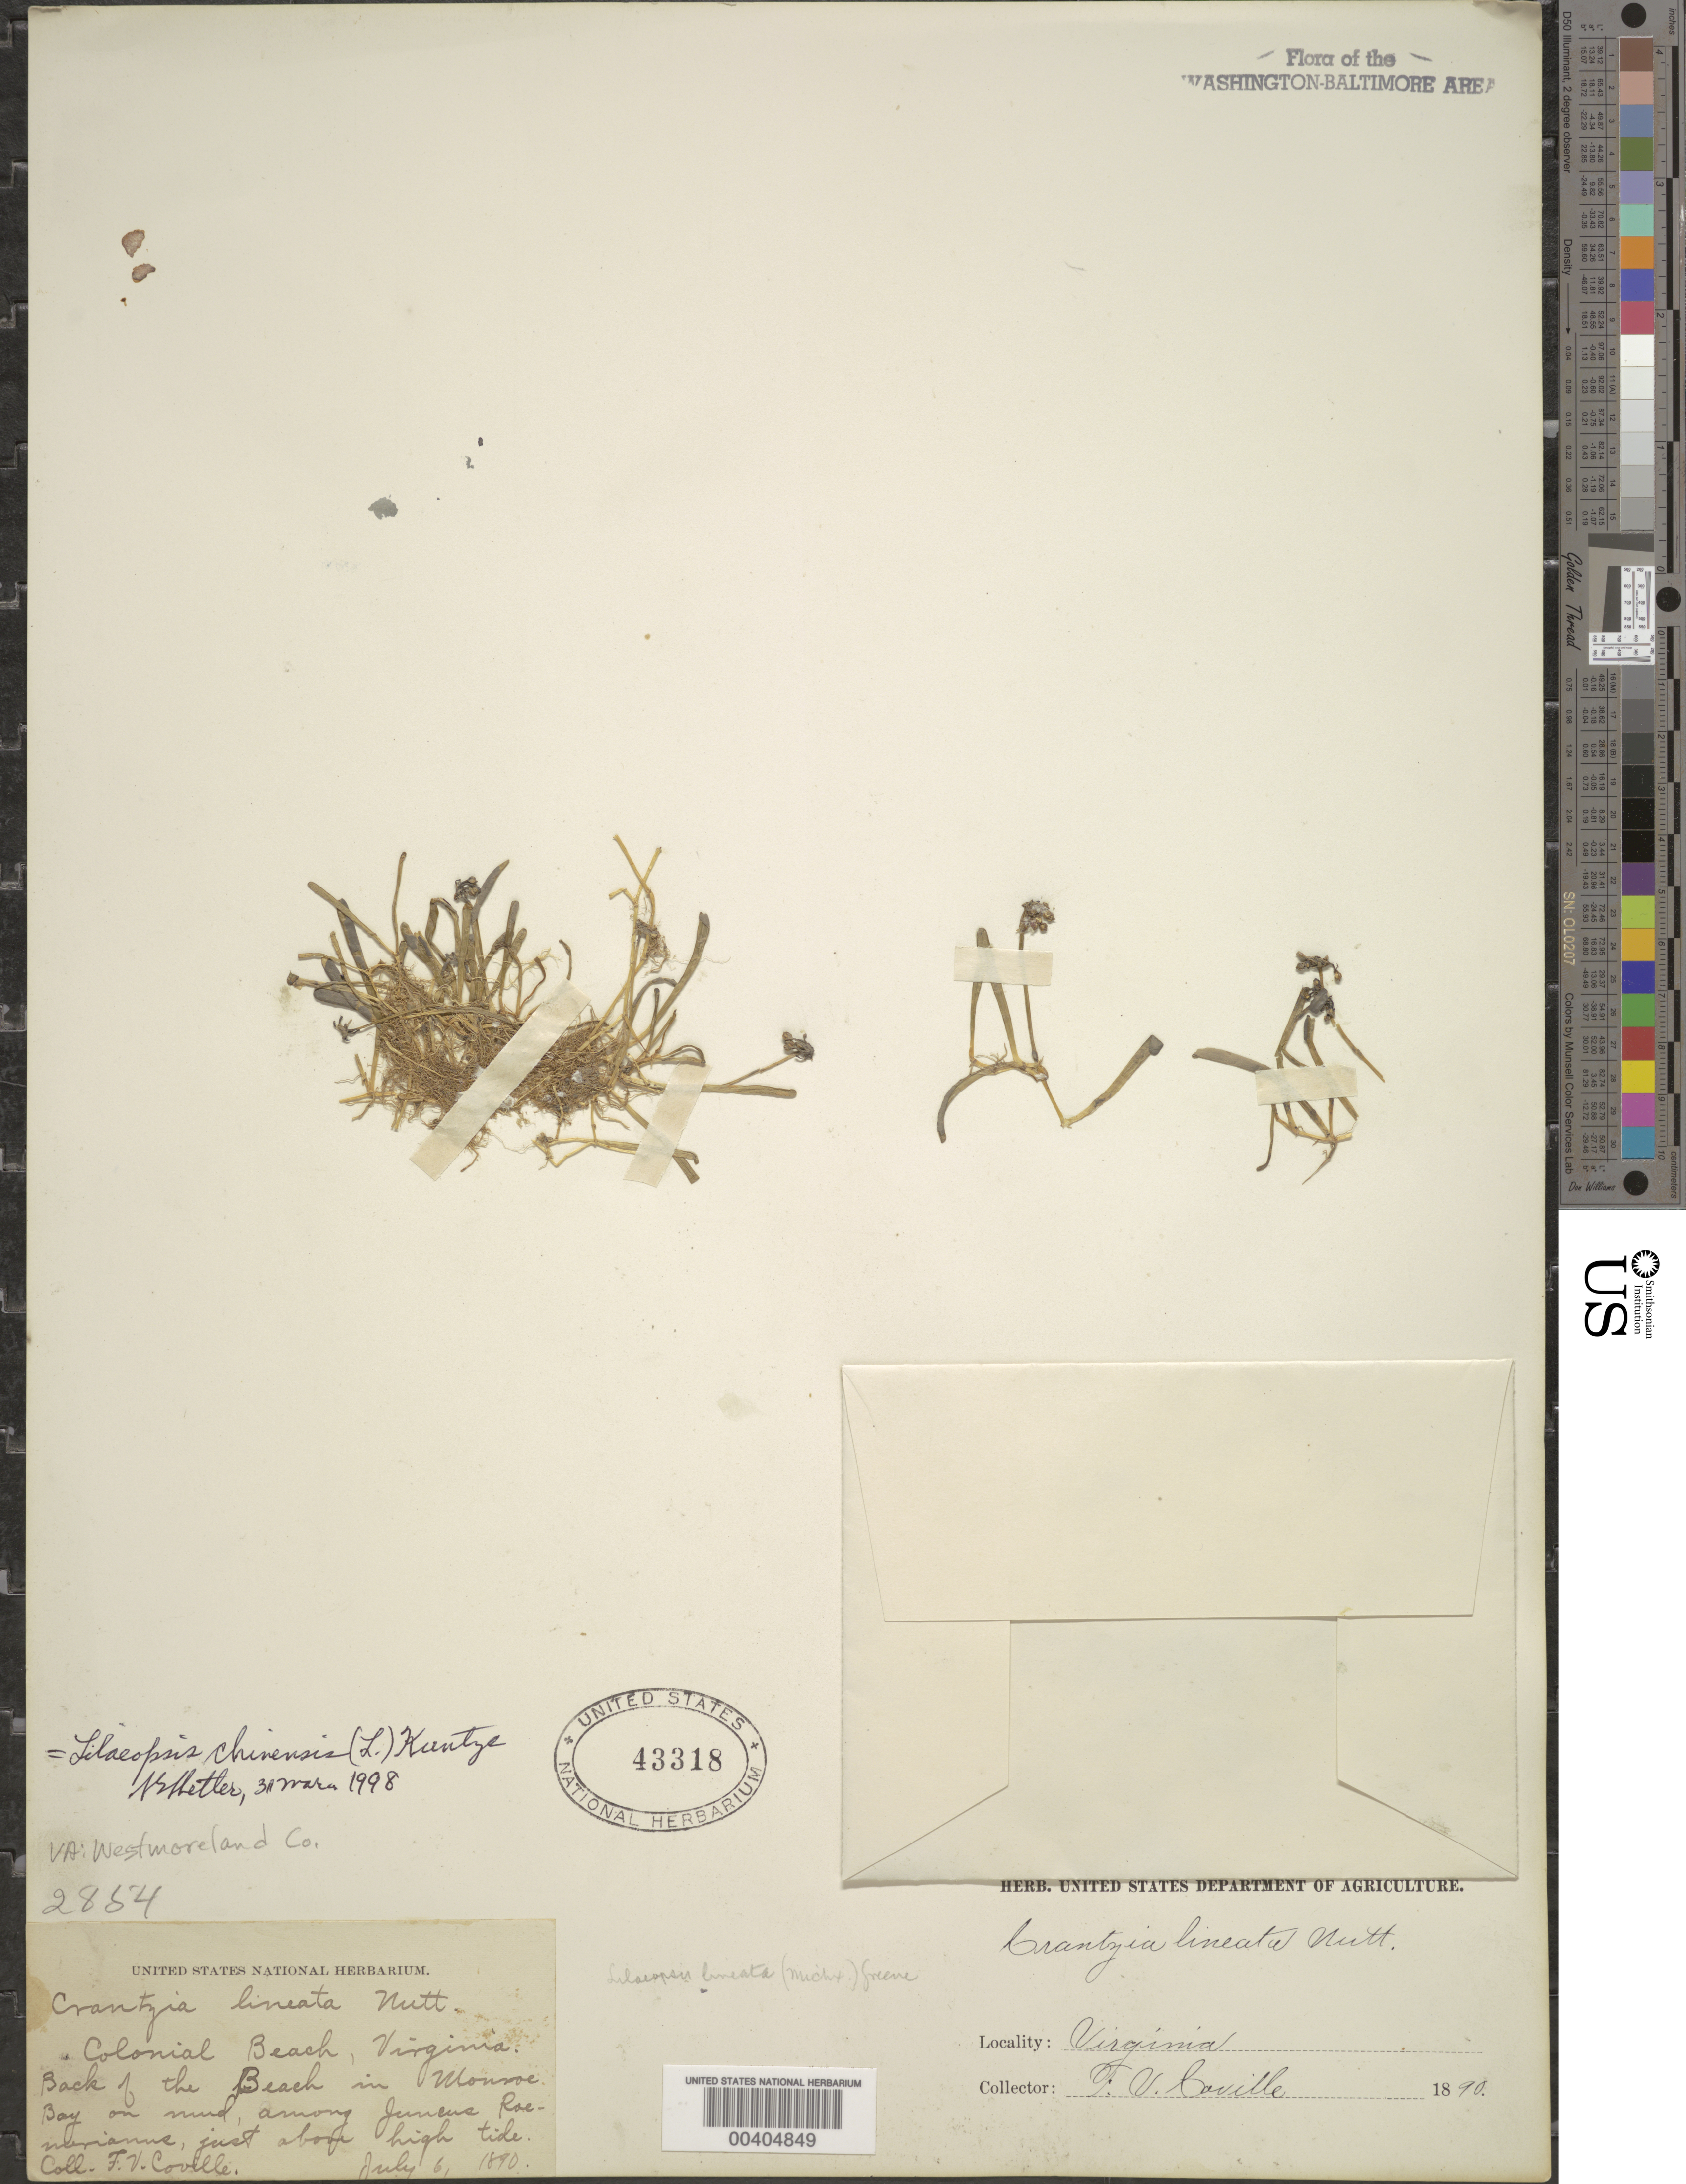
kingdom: Plantae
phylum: Tracheophyta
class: Magnoliopsida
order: Apiales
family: Apiaceae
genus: Lilaeopsis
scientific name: Lilaeopsis chinensis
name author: (L.) Kuntze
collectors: F. V. Coville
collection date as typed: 06 Jul 1890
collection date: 1890-07-06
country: United States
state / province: Virginia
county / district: Westmoreland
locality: Colonial Beach, Monroe Bay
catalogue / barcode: US 43318